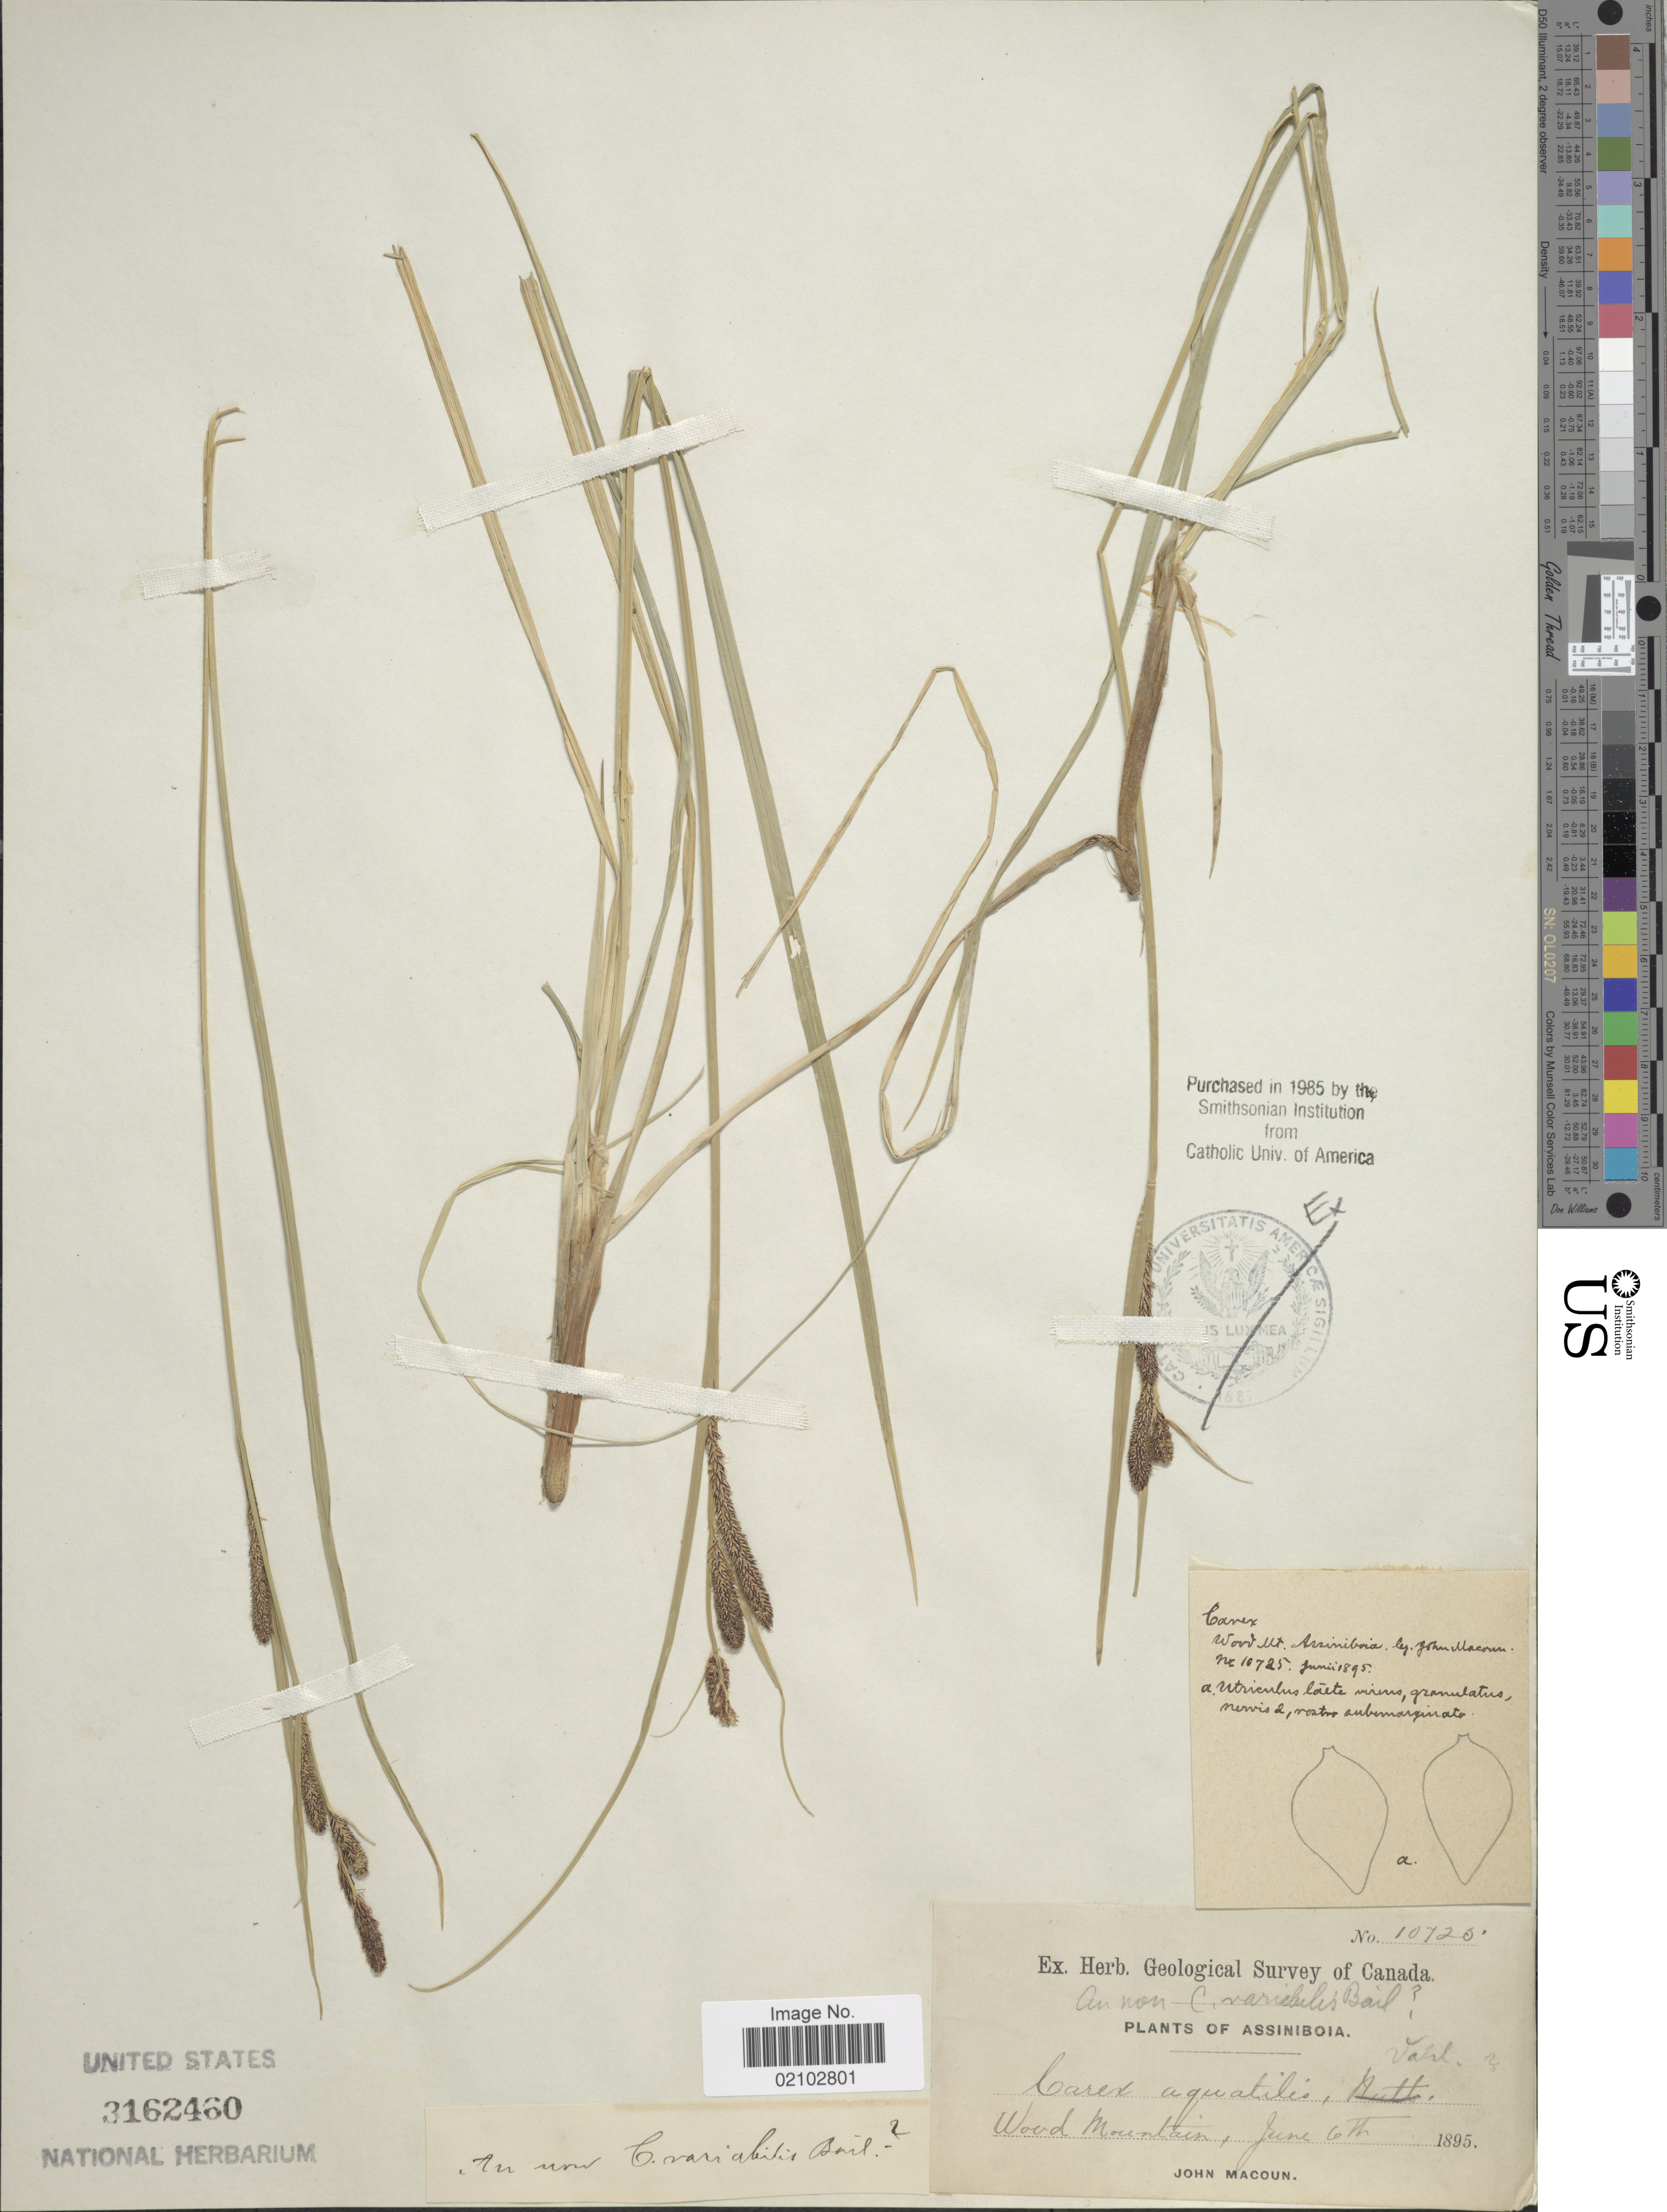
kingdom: Plantae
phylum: Tracheophyta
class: Liliopsida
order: Poales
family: Cyperaceae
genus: Carex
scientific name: Carex aquatilis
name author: Wahlenb.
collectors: J. Macoun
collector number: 10725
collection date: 1895-06-06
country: Canada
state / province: Saskatchewan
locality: Assiniboia, Wood Mountain.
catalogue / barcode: US 3162460